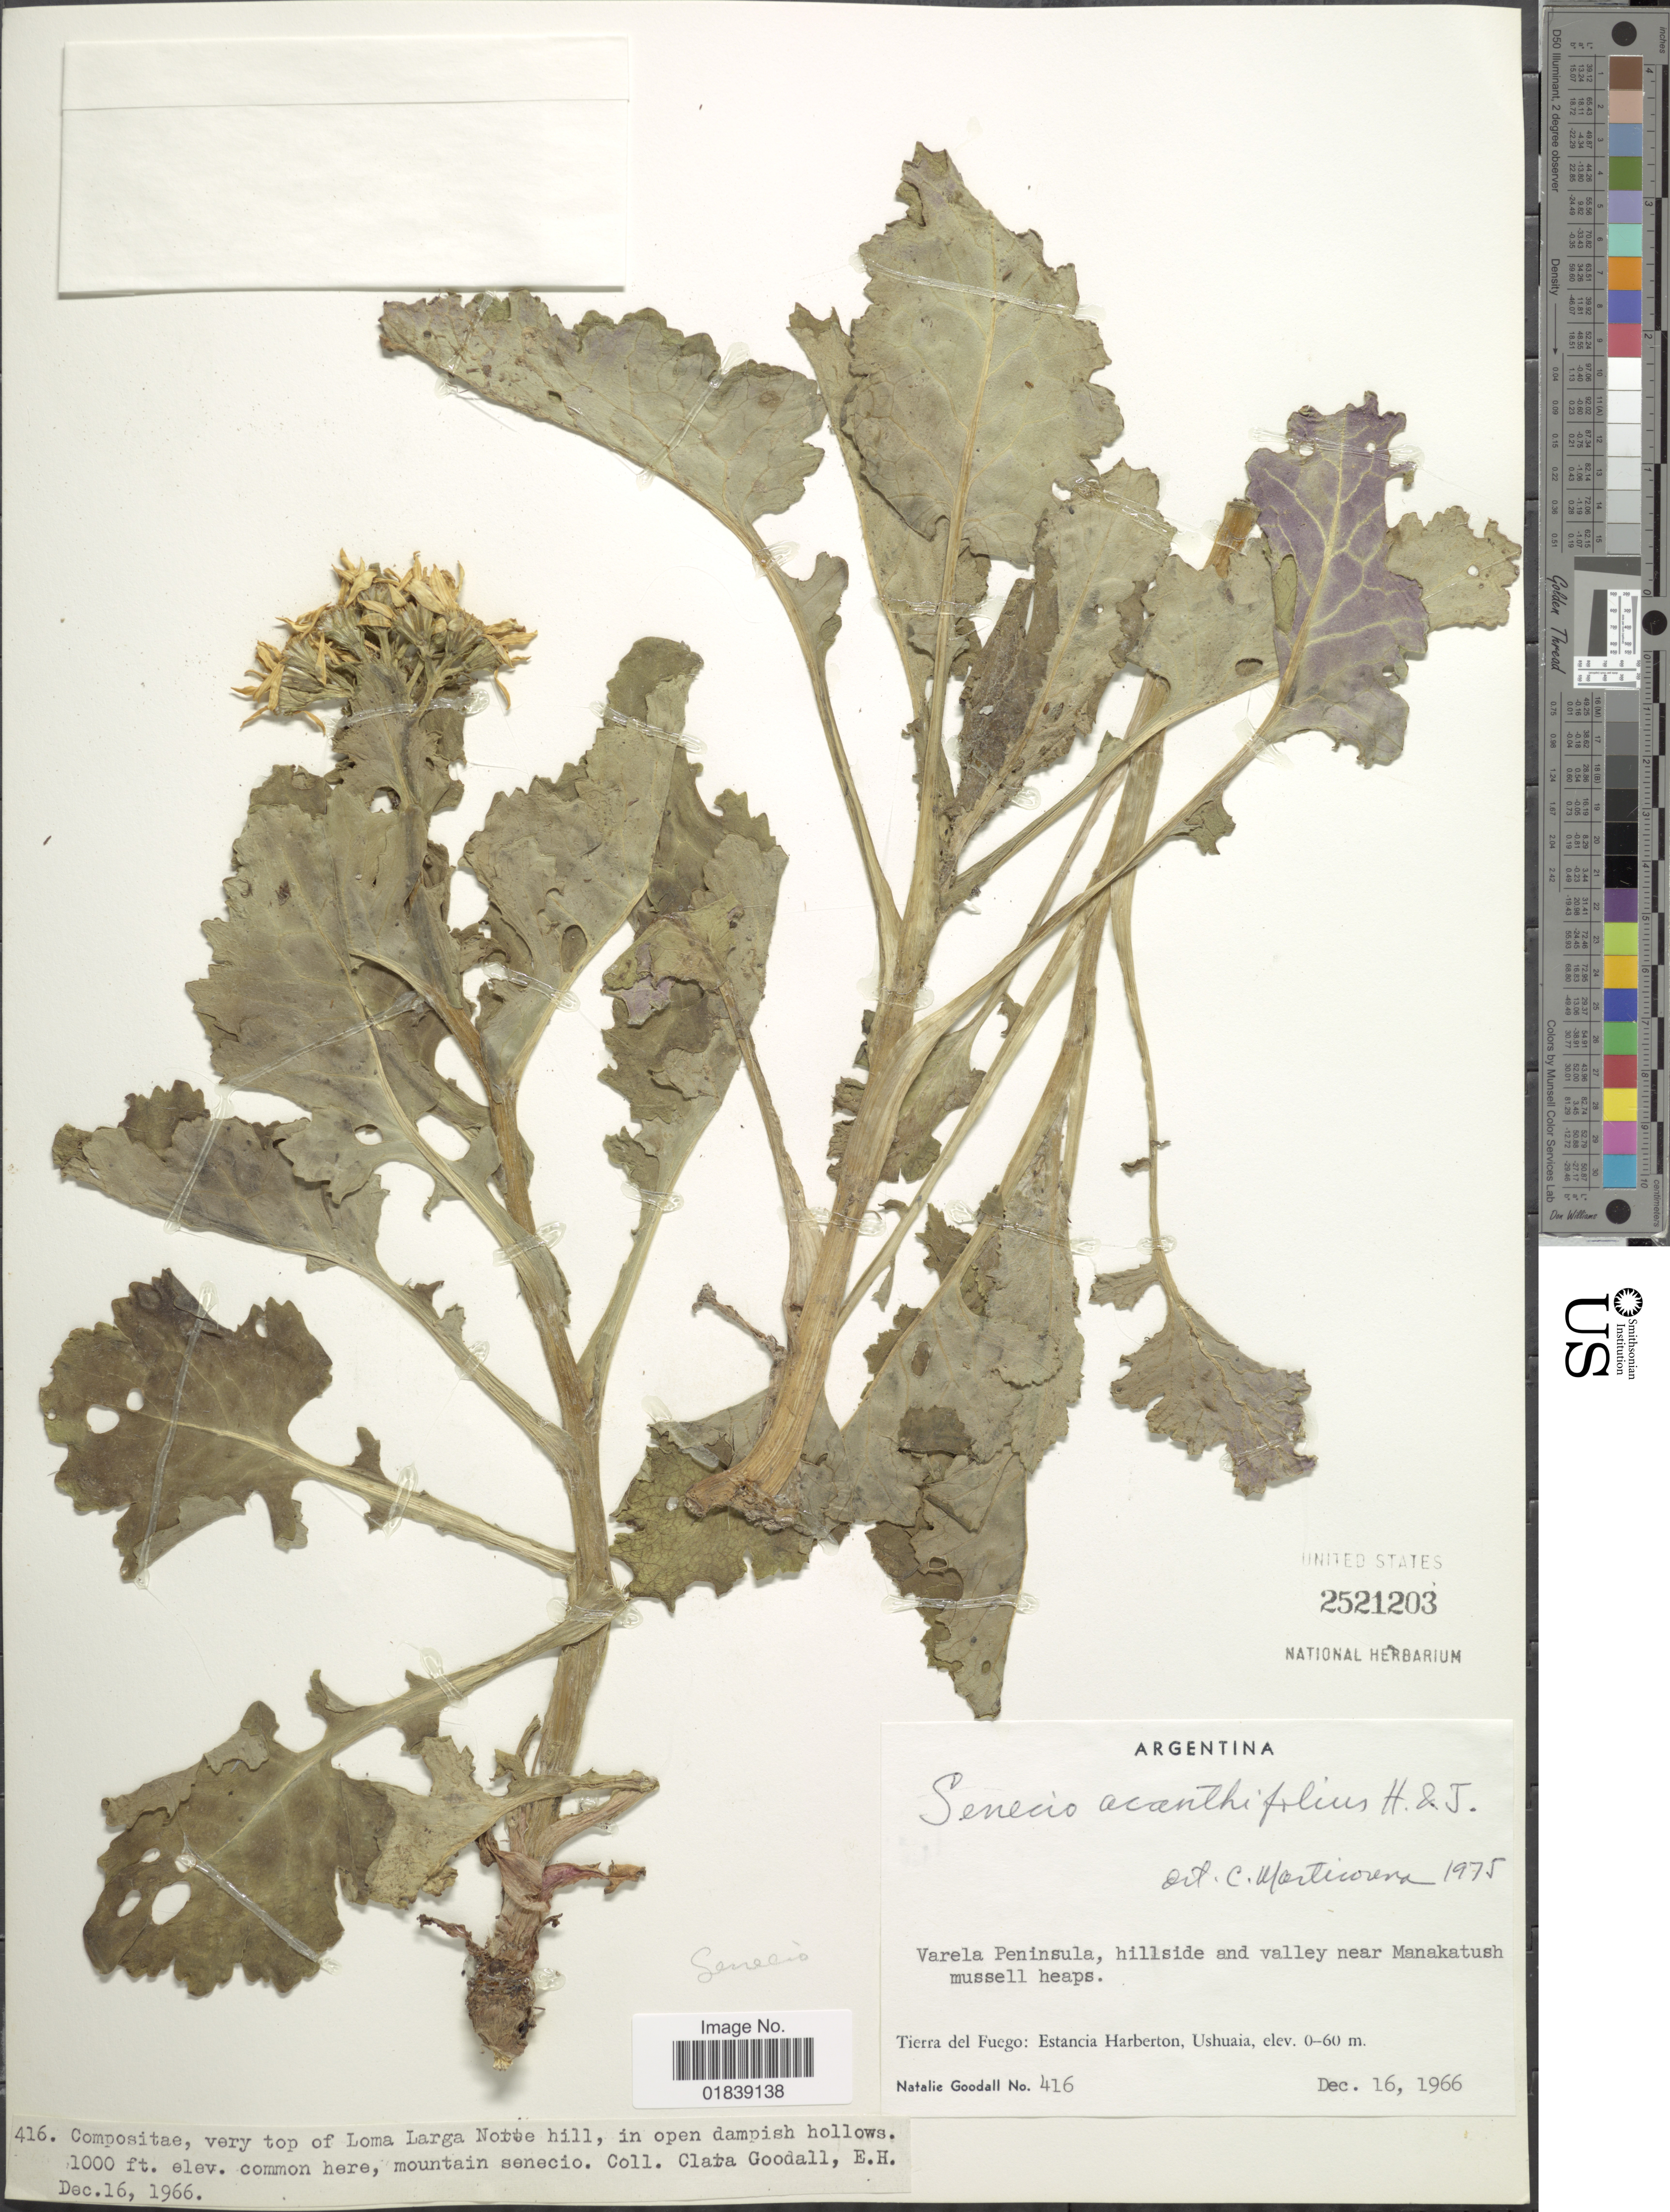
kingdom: Plantae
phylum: Tracheophyta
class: Magnoliopsida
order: Asterales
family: Asteraceae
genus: Senecio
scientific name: Senecio acanthifolius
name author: Hombr. & Jacquinot ex Decne.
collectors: N. Goodall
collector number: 416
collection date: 1966-12-16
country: Argentina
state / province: Tierra del Fuego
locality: Hillside and valley near Manakatush, Estancia Harberton, Ushuaia, very top of Loma Larga Norte hill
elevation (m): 305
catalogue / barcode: US 2521203